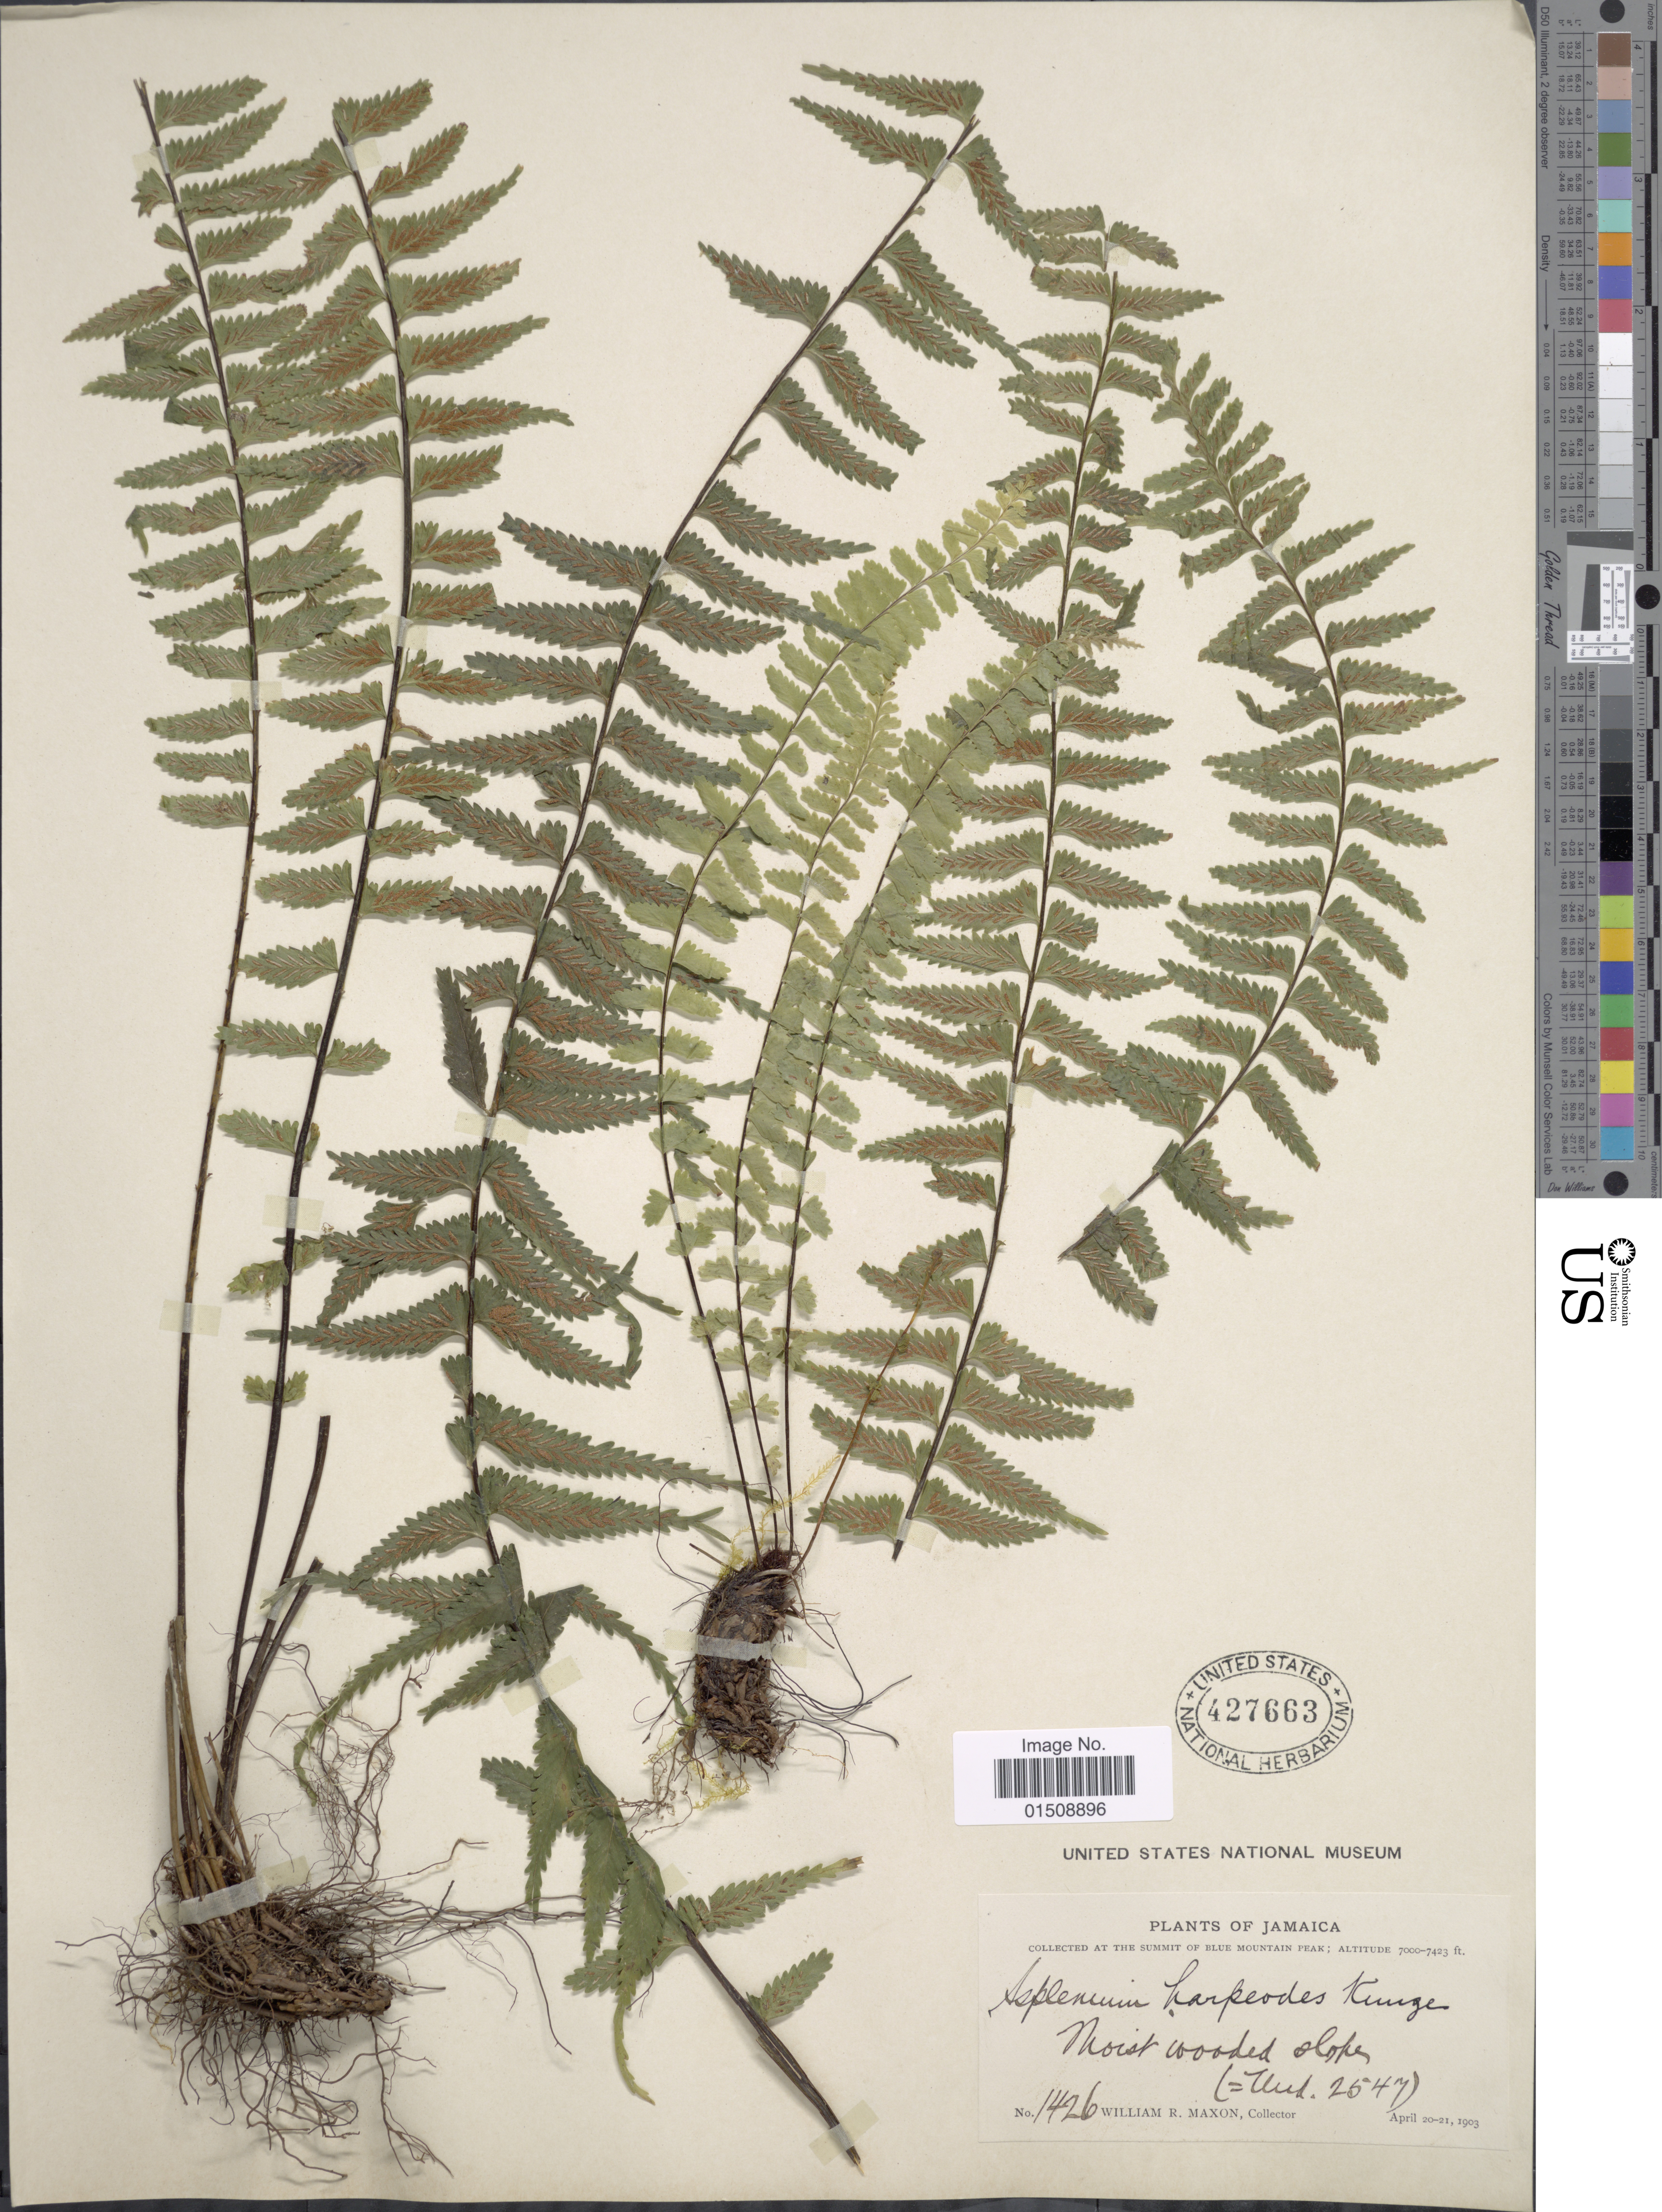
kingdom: Plantae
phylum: Tracheophyta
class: Polypodiopsida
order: Polypodiales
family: Aspleniaceae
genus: Asplenium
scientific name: Asplenium harpeodes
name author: Kunze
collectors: W. R. Maxon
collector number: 1426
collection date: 1903-04-20/1903-04-21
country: Jamaica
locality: At the summit of Blue Mountain Peak,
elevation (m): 2134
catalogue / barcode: US 427663